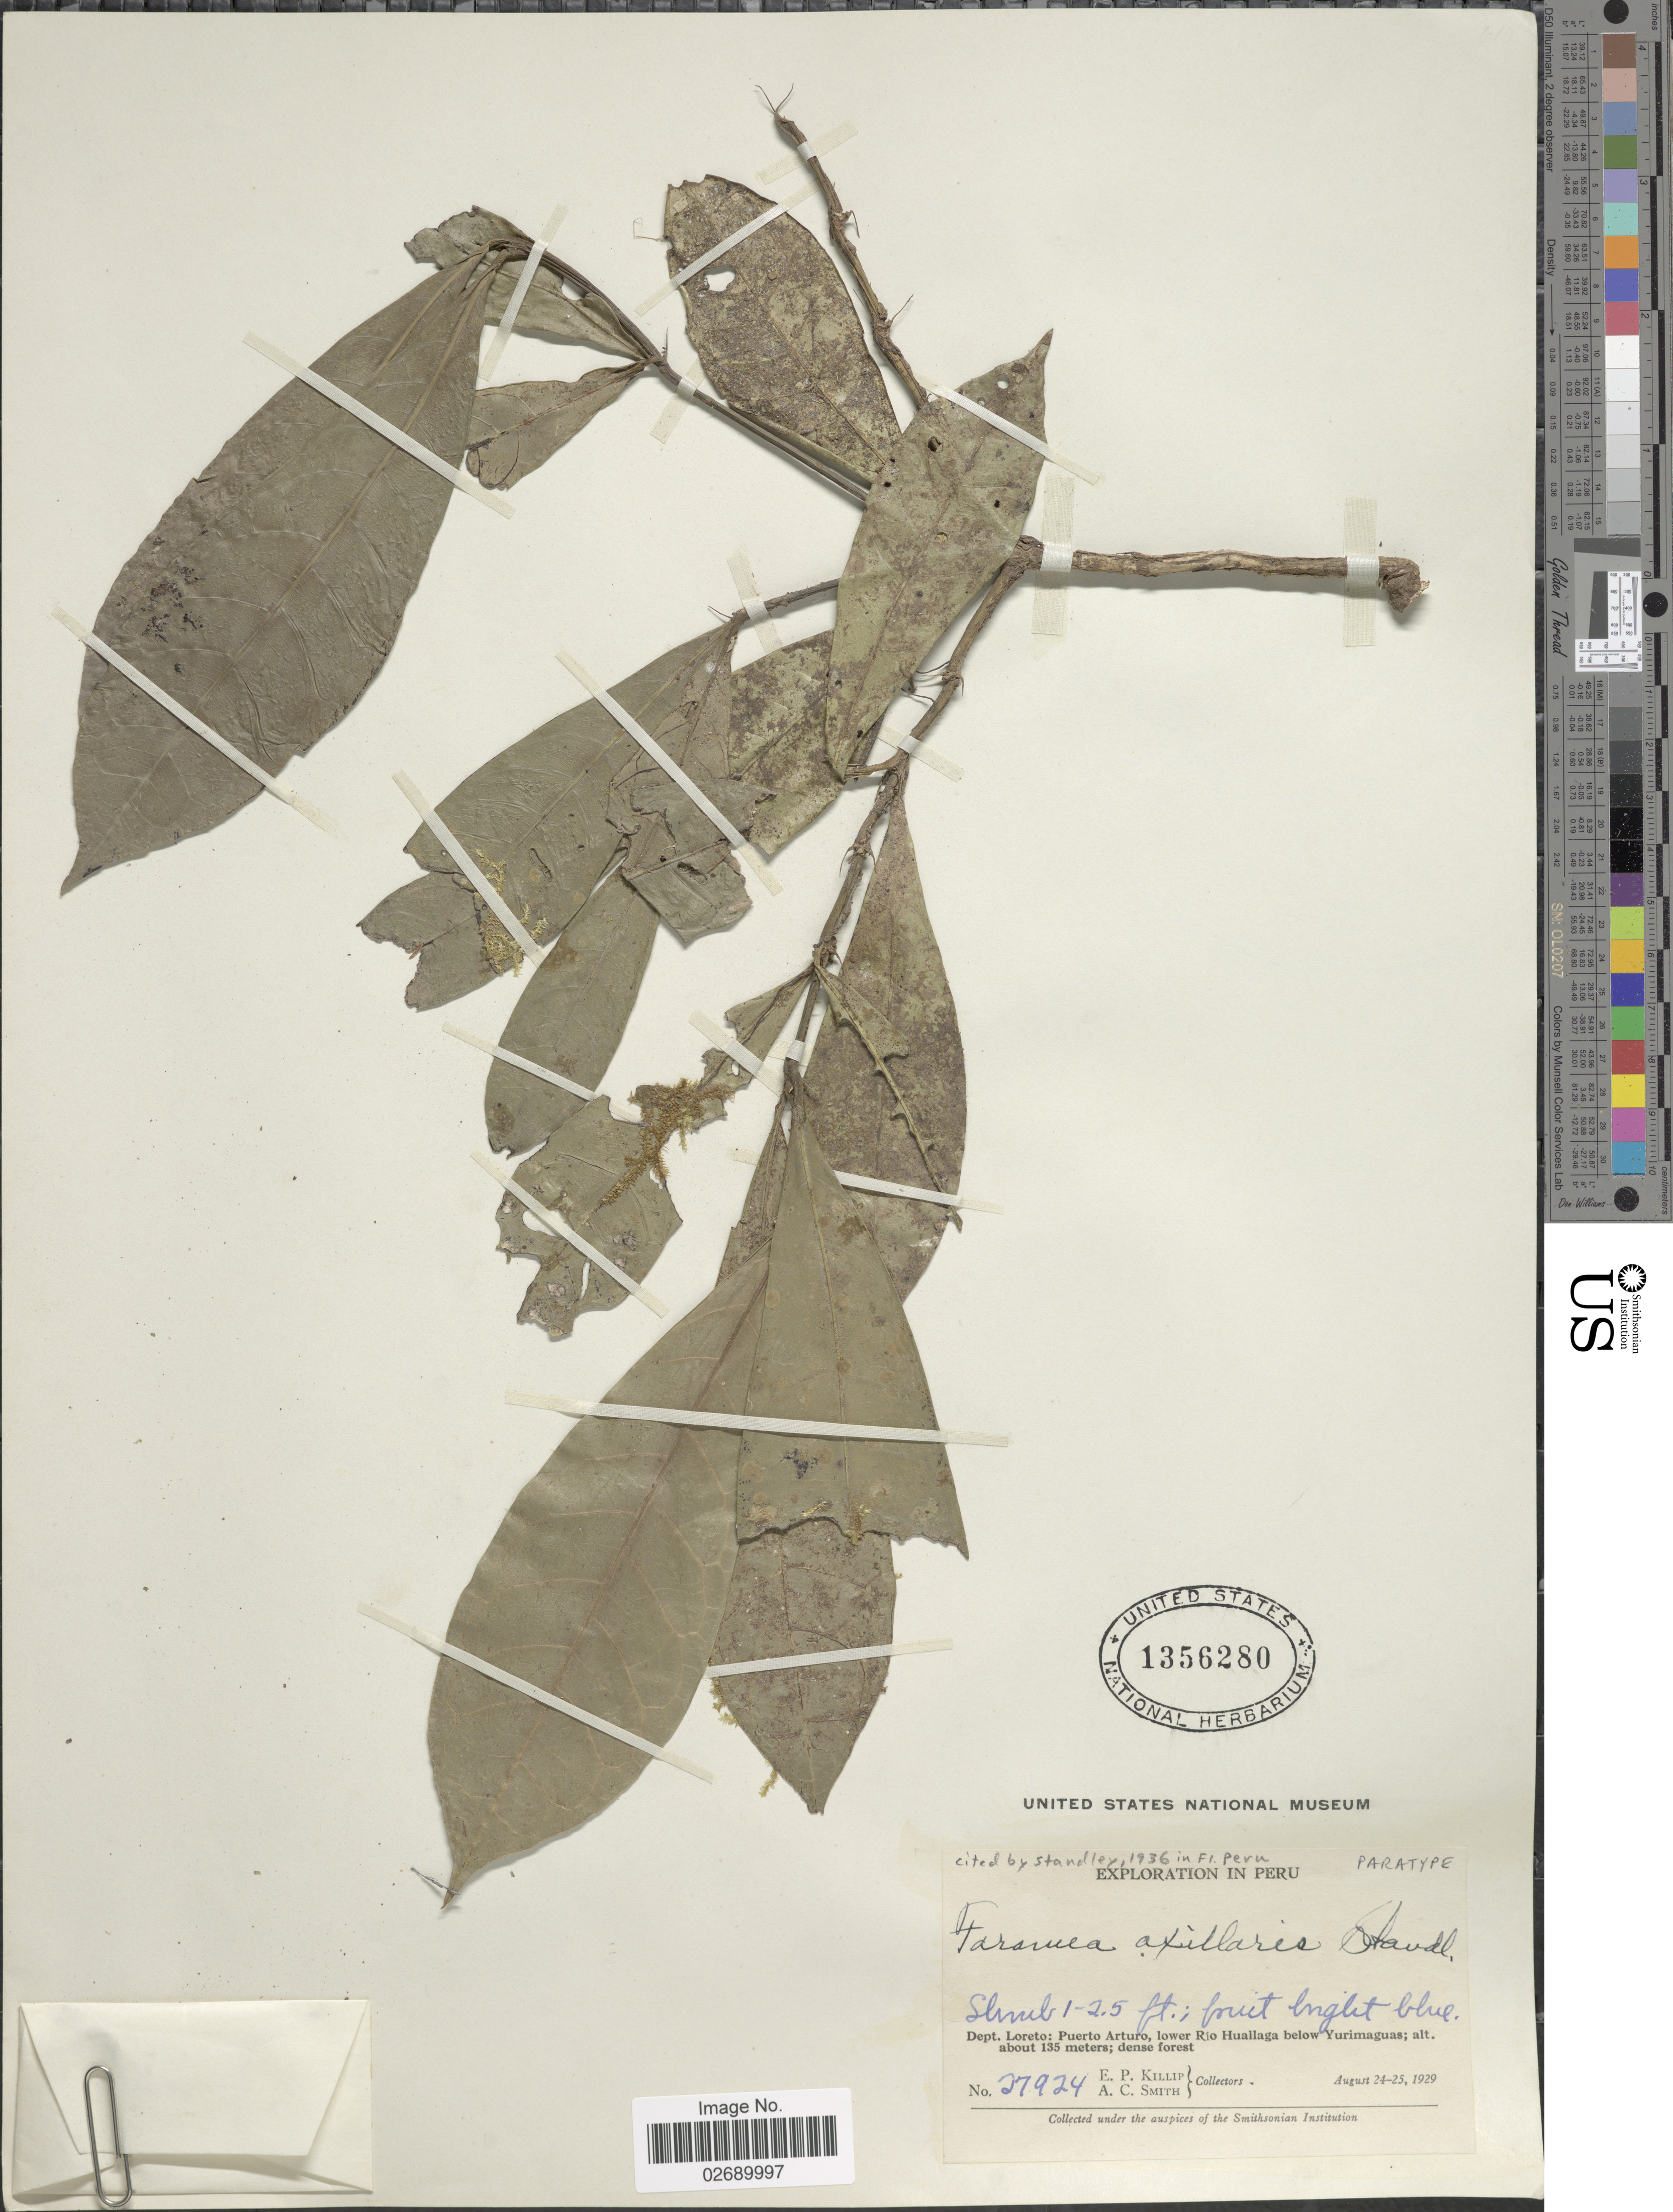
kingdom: Plantae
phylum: Tracheophyta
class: Magnoliopsida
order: Gentianales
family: Rubiaceae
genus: Faramea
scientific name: Faramea axillaris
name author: Standl.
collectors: E. P. Killip & A. C. Smith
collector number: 27924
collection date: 1929-08-24/1929-08-25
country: Peru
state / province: Loreto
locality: Puerto Arturo, lower Rio Huallaga below Yurimaguas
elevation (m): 135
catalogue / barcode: US 1356280